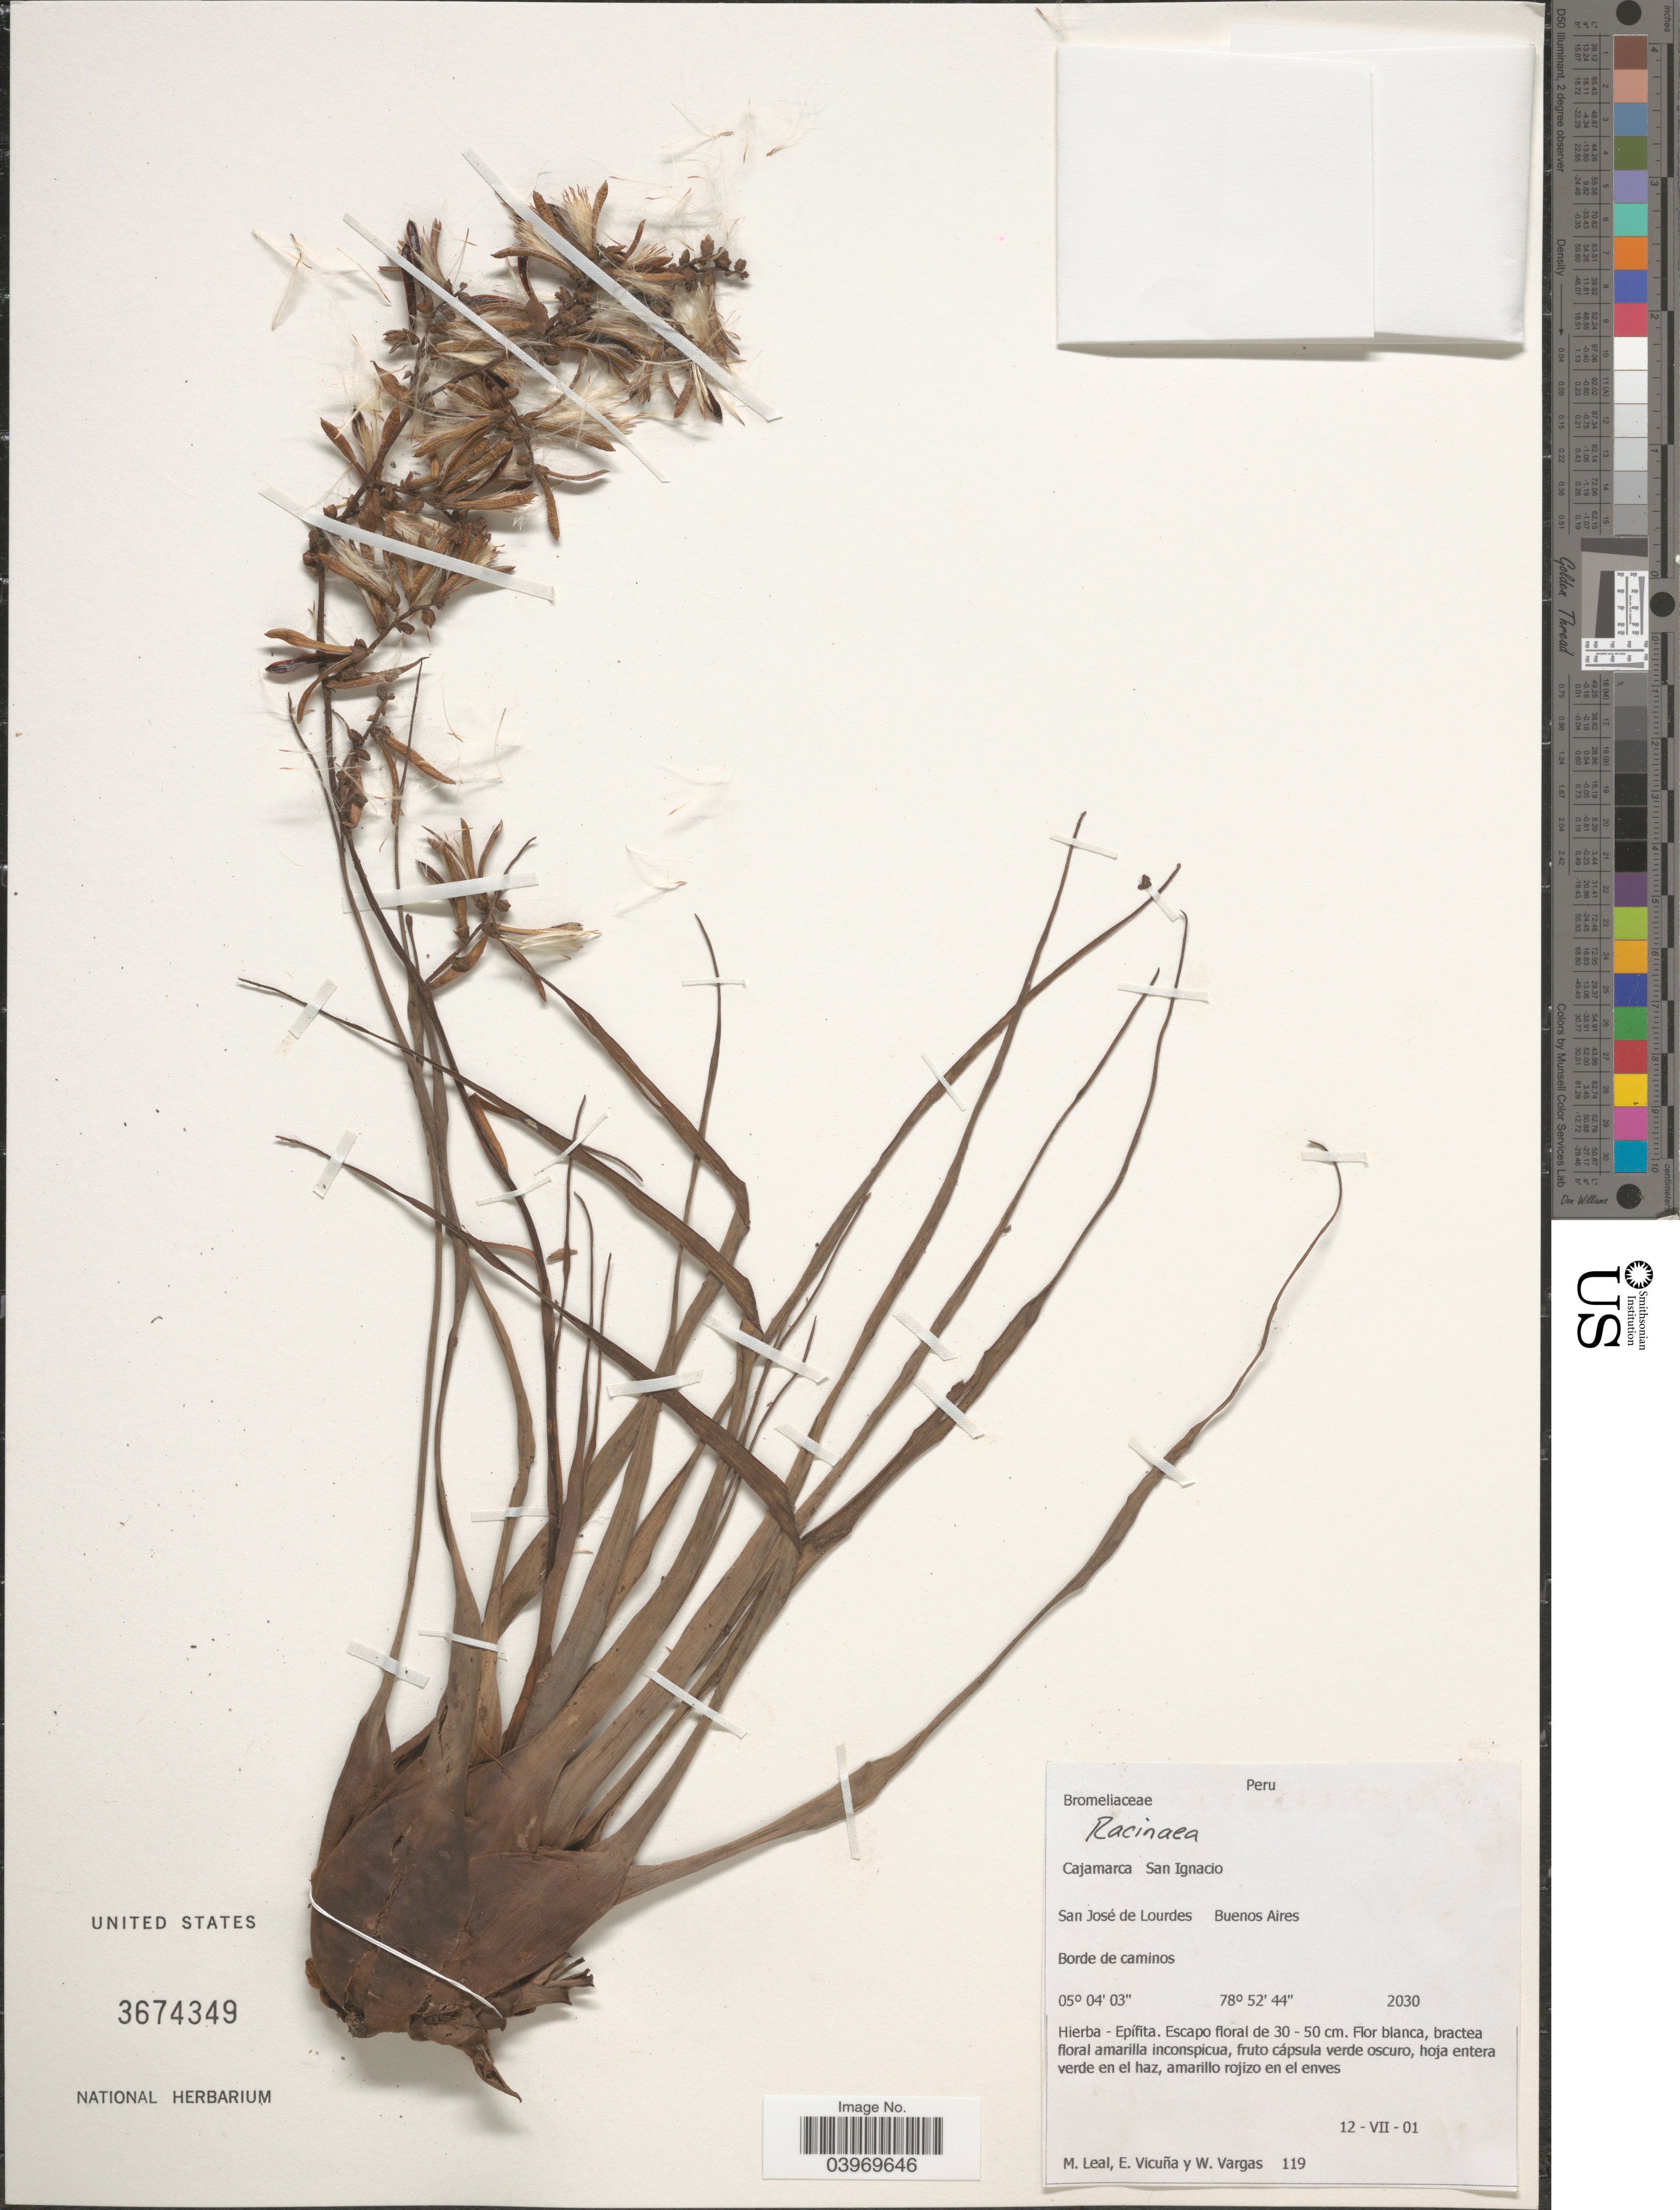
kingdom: Plantae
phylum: Tracheophyta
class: Liliopsida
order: Poales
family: Bromeliaceae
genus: Racinaea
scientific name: Racinaea sp.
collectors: M. E. Leal, E. Vicuña & W. Vargas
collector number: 119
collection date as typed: Transcribed d/m/y: 12/7/1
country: Peru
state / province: Cajamarca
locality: San Ignacio. San José de Lourdes. Buenos Aires. Borde de caminos.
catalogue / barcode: US 3674349